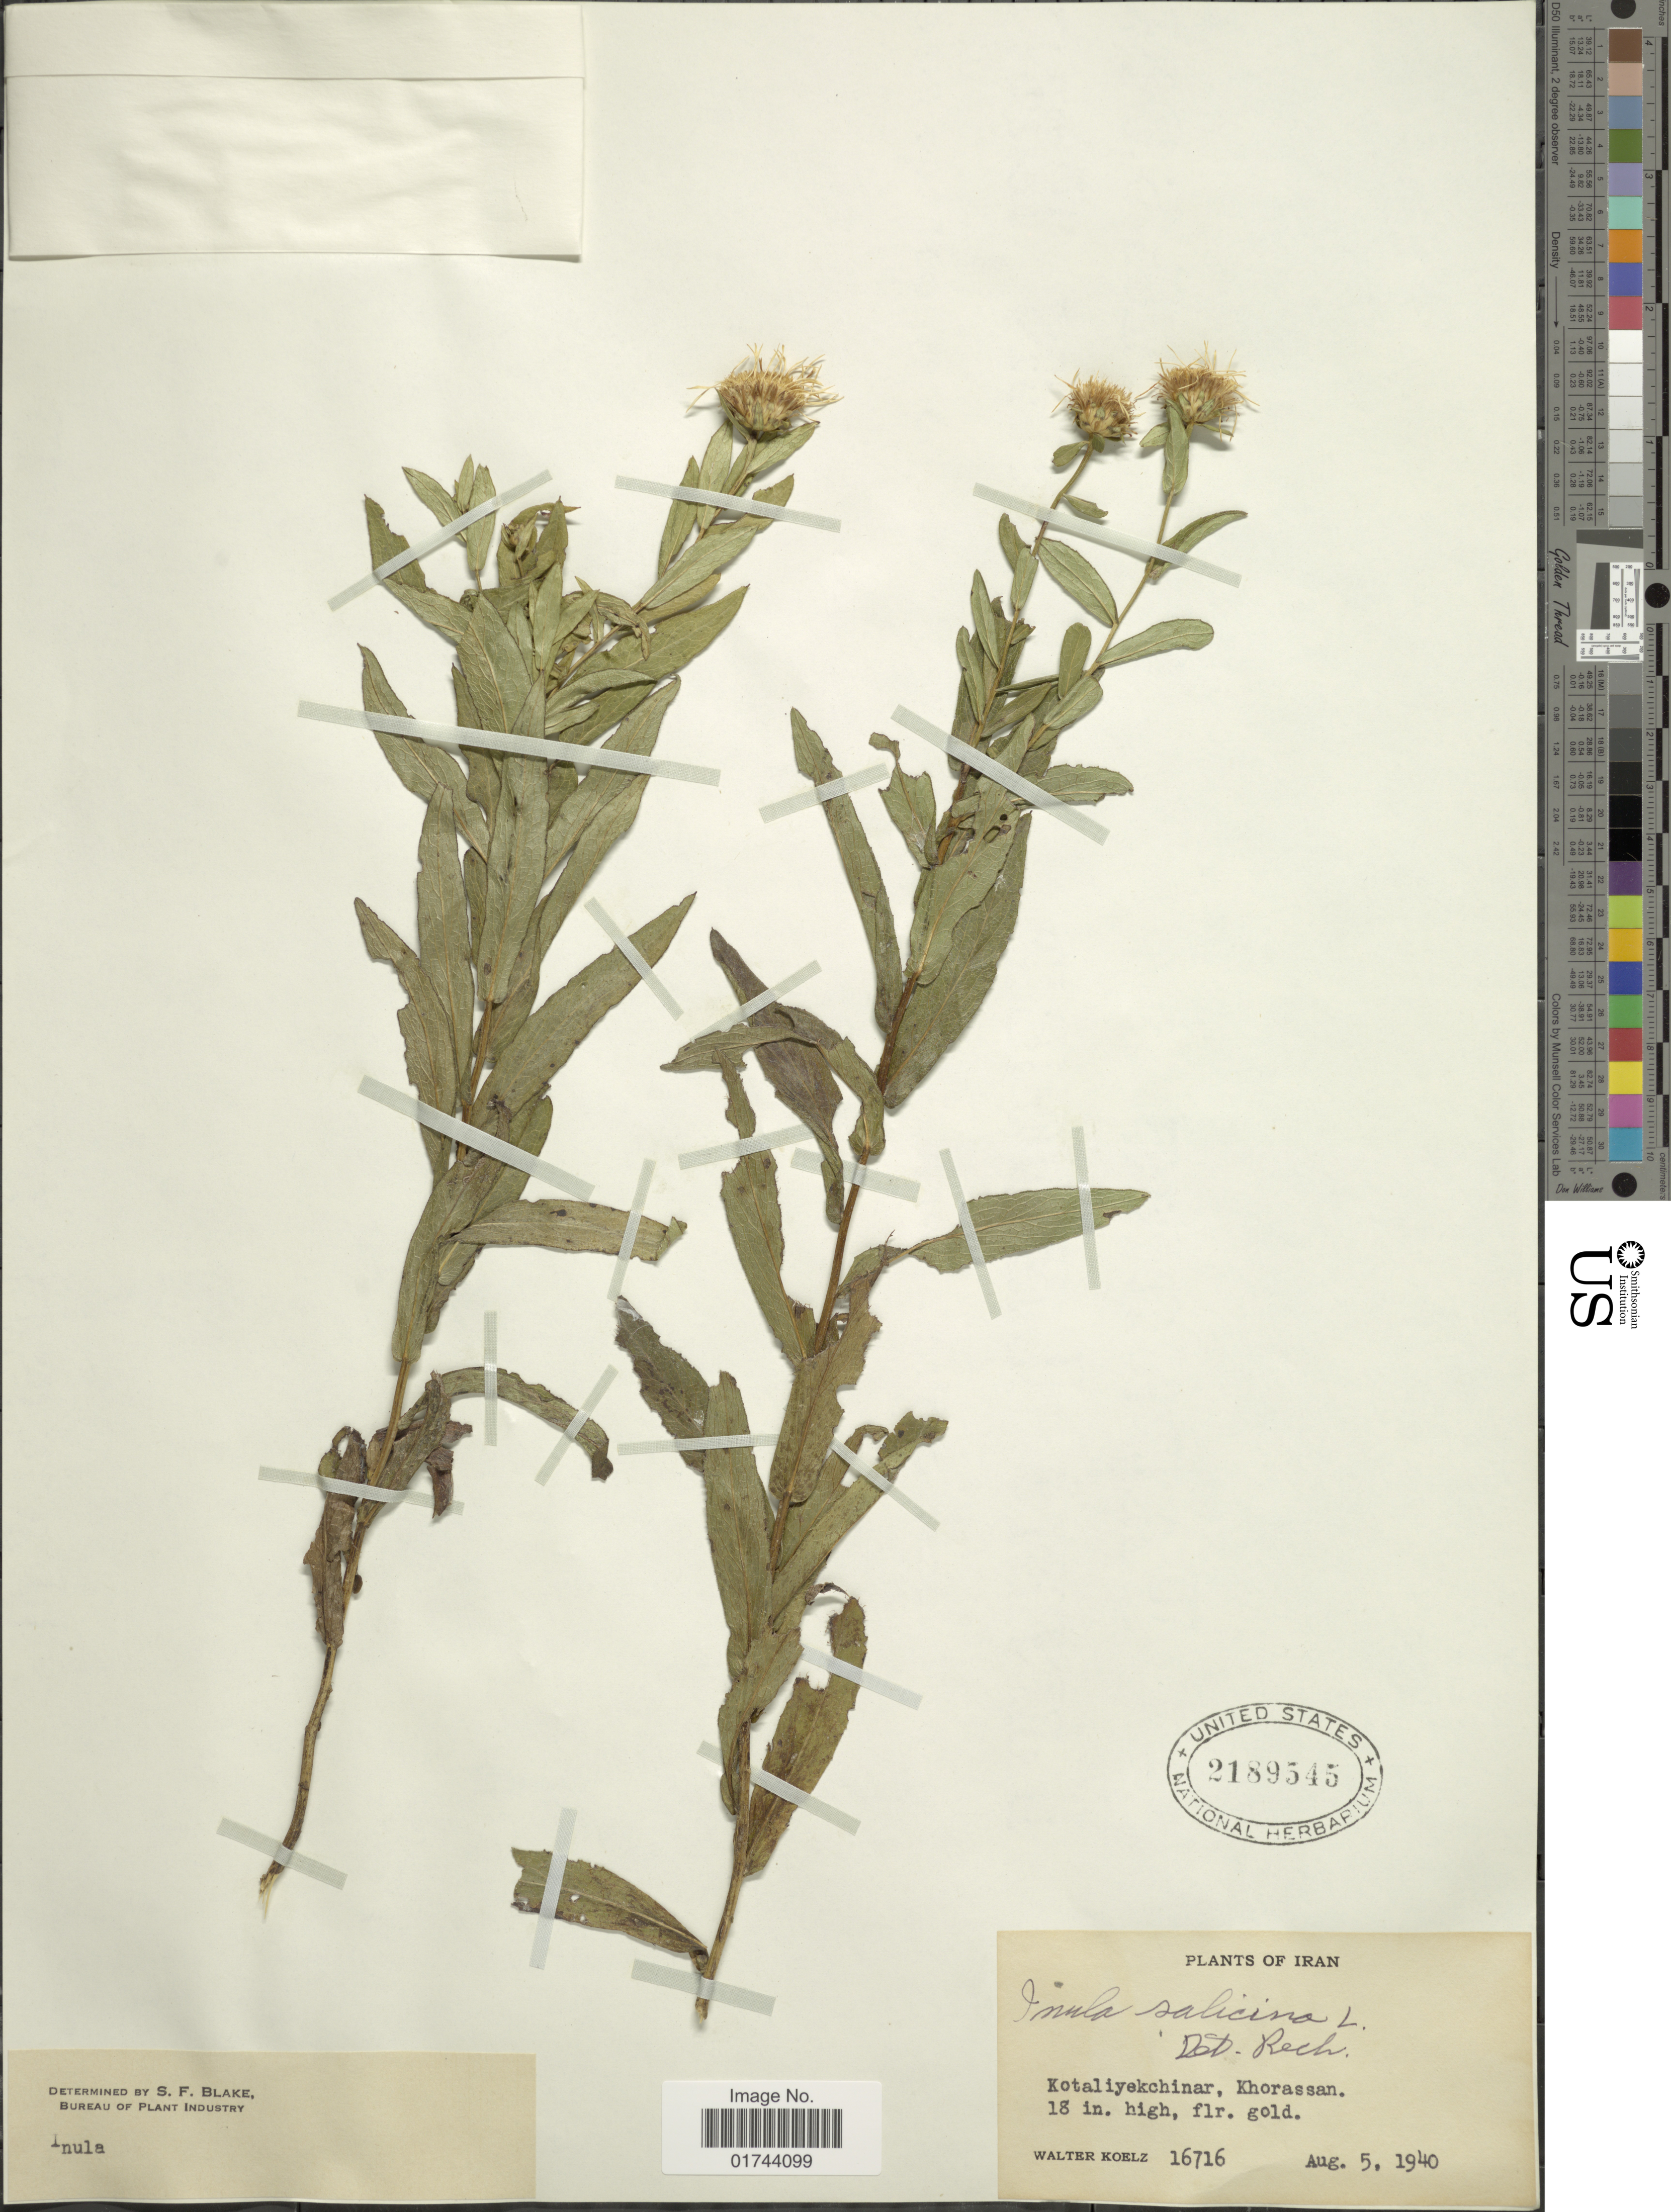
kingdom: Plantae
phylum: Tracheophyta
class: Magnoliopsida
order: Asterales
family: Asteraceae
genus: Inula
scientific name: Inula salicina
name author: L.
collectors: W. N. Koelz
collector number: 16716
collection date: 1940-08-05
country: Iran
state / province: Khorasan [obsolete]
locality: Kotaliyekchinar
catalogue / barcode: US 2189545